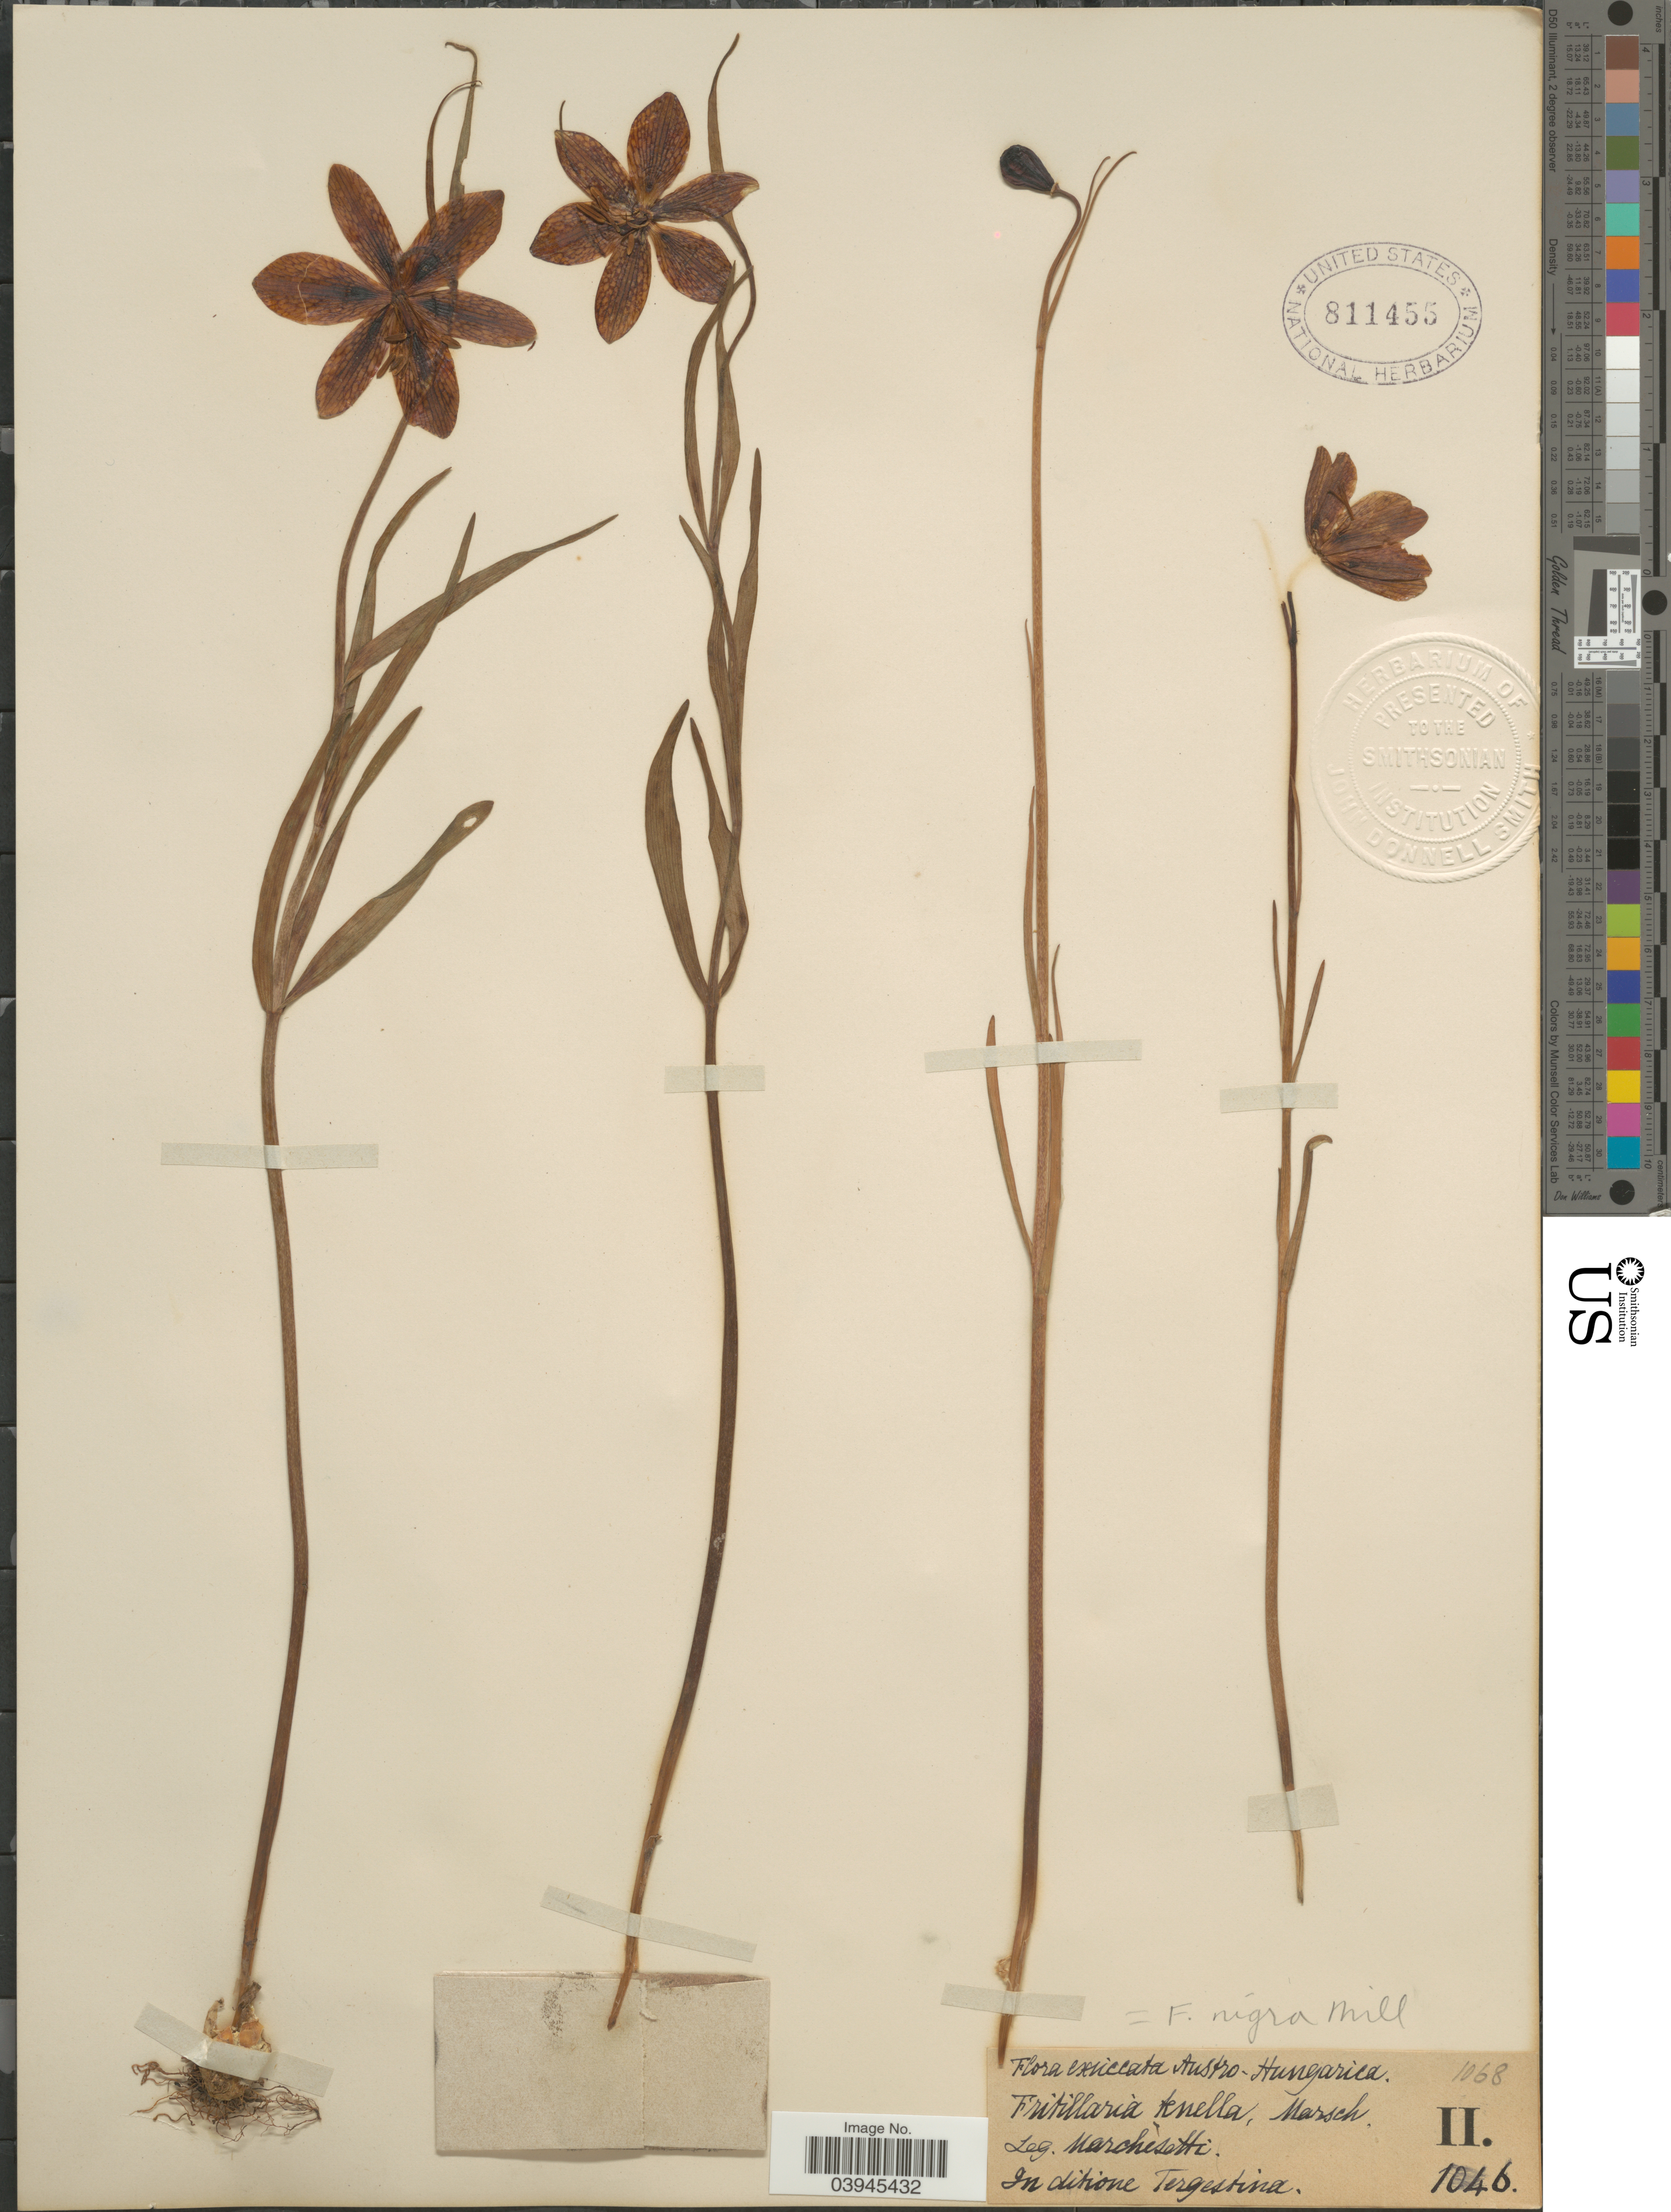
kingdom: Plantae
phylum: Tracheophyta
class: Liliopsida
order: Liliales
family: Liliaceae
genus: Fritillaria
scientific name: Fritillaria pontica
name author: Wahlenb.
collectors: -. Marchesetti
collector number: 1068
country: Italy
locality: Austro-Hungarica. In ditione Tergestina.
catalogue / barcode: US 811455